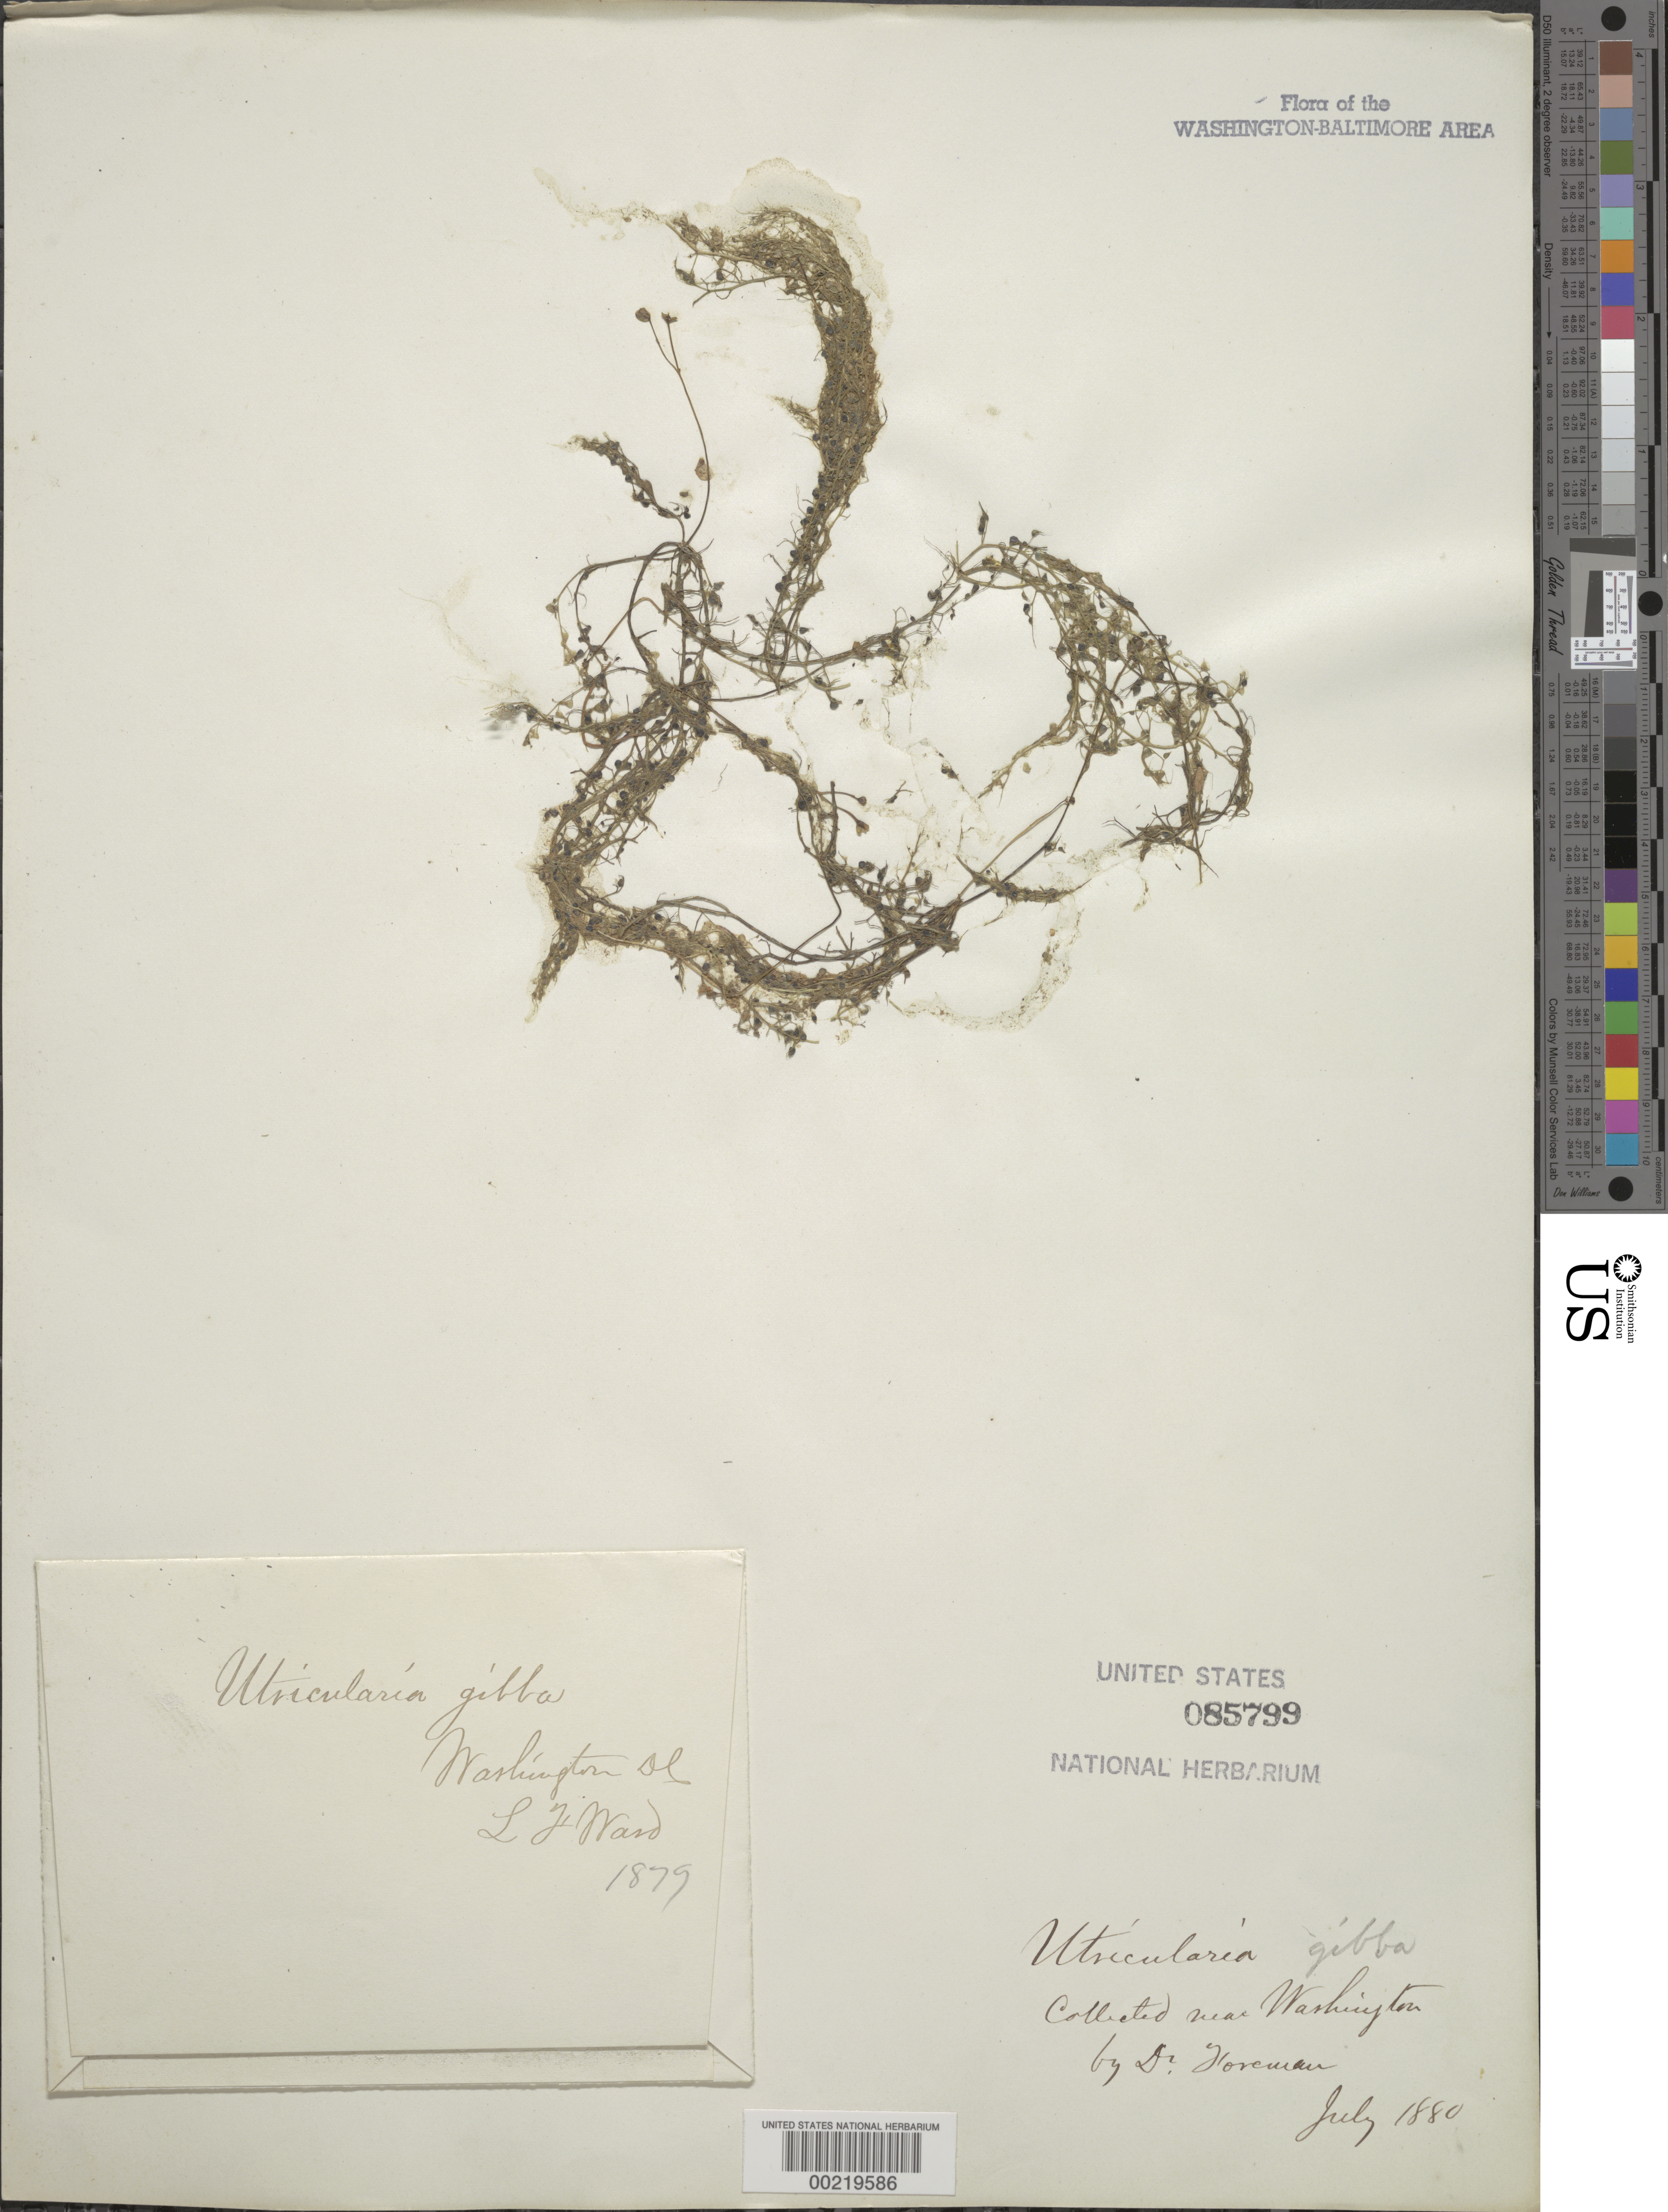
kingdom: Plantae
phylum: Tracheophyta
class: Magnoliopsida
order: Lamiales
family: Lentibulariaceae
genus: Utricularia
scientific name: Utricularia gibba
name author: L.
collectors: D. Foreman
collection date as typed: Jul 1880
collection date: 1880-07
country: United States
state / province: District of Columbia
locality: Vicinity of Washington, DC.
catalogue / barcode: US 85799